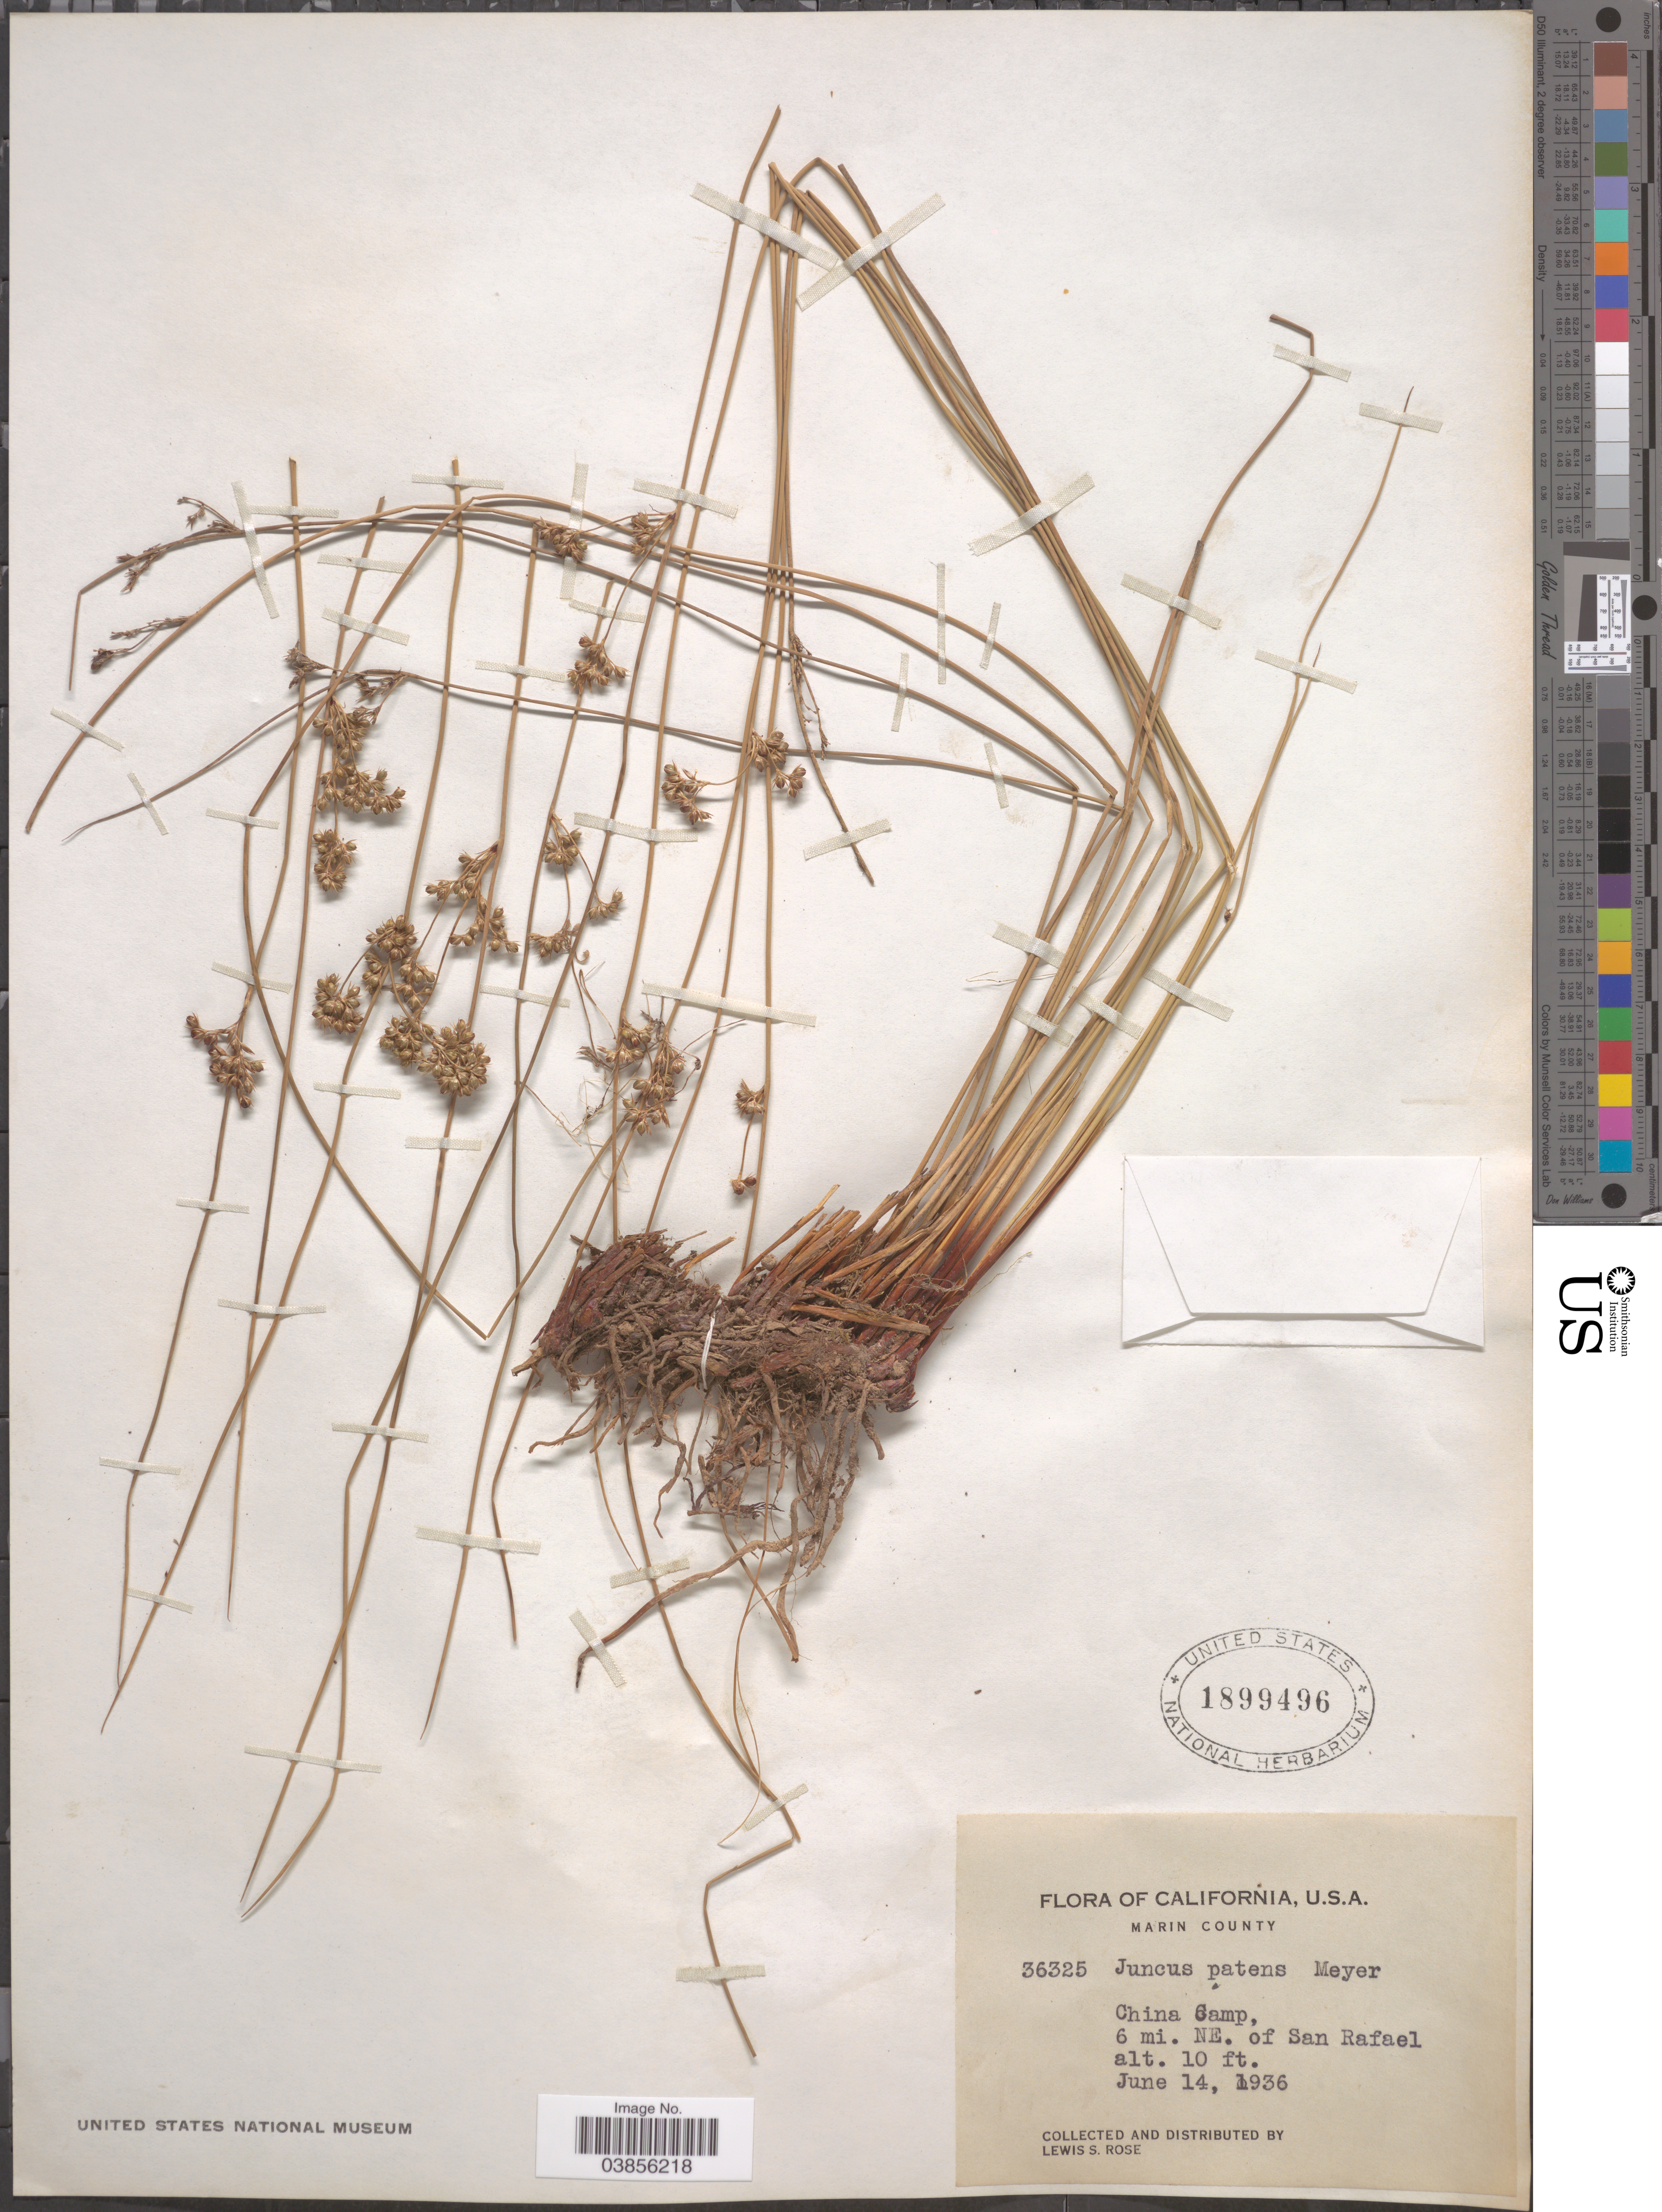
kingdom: Plantae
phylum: Tracheophyta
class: Liliopsida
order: Poales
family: Juncaceae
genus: Juncus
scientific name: Juncus patens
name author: E. Mey.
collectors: L. S. Rose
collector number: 36325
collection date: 1936-06-14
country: United States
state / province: California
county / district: Marin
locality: Marin County. China Camp, 6 mi. NE. of San Rafael.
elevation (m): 3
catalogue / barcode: US 1899496